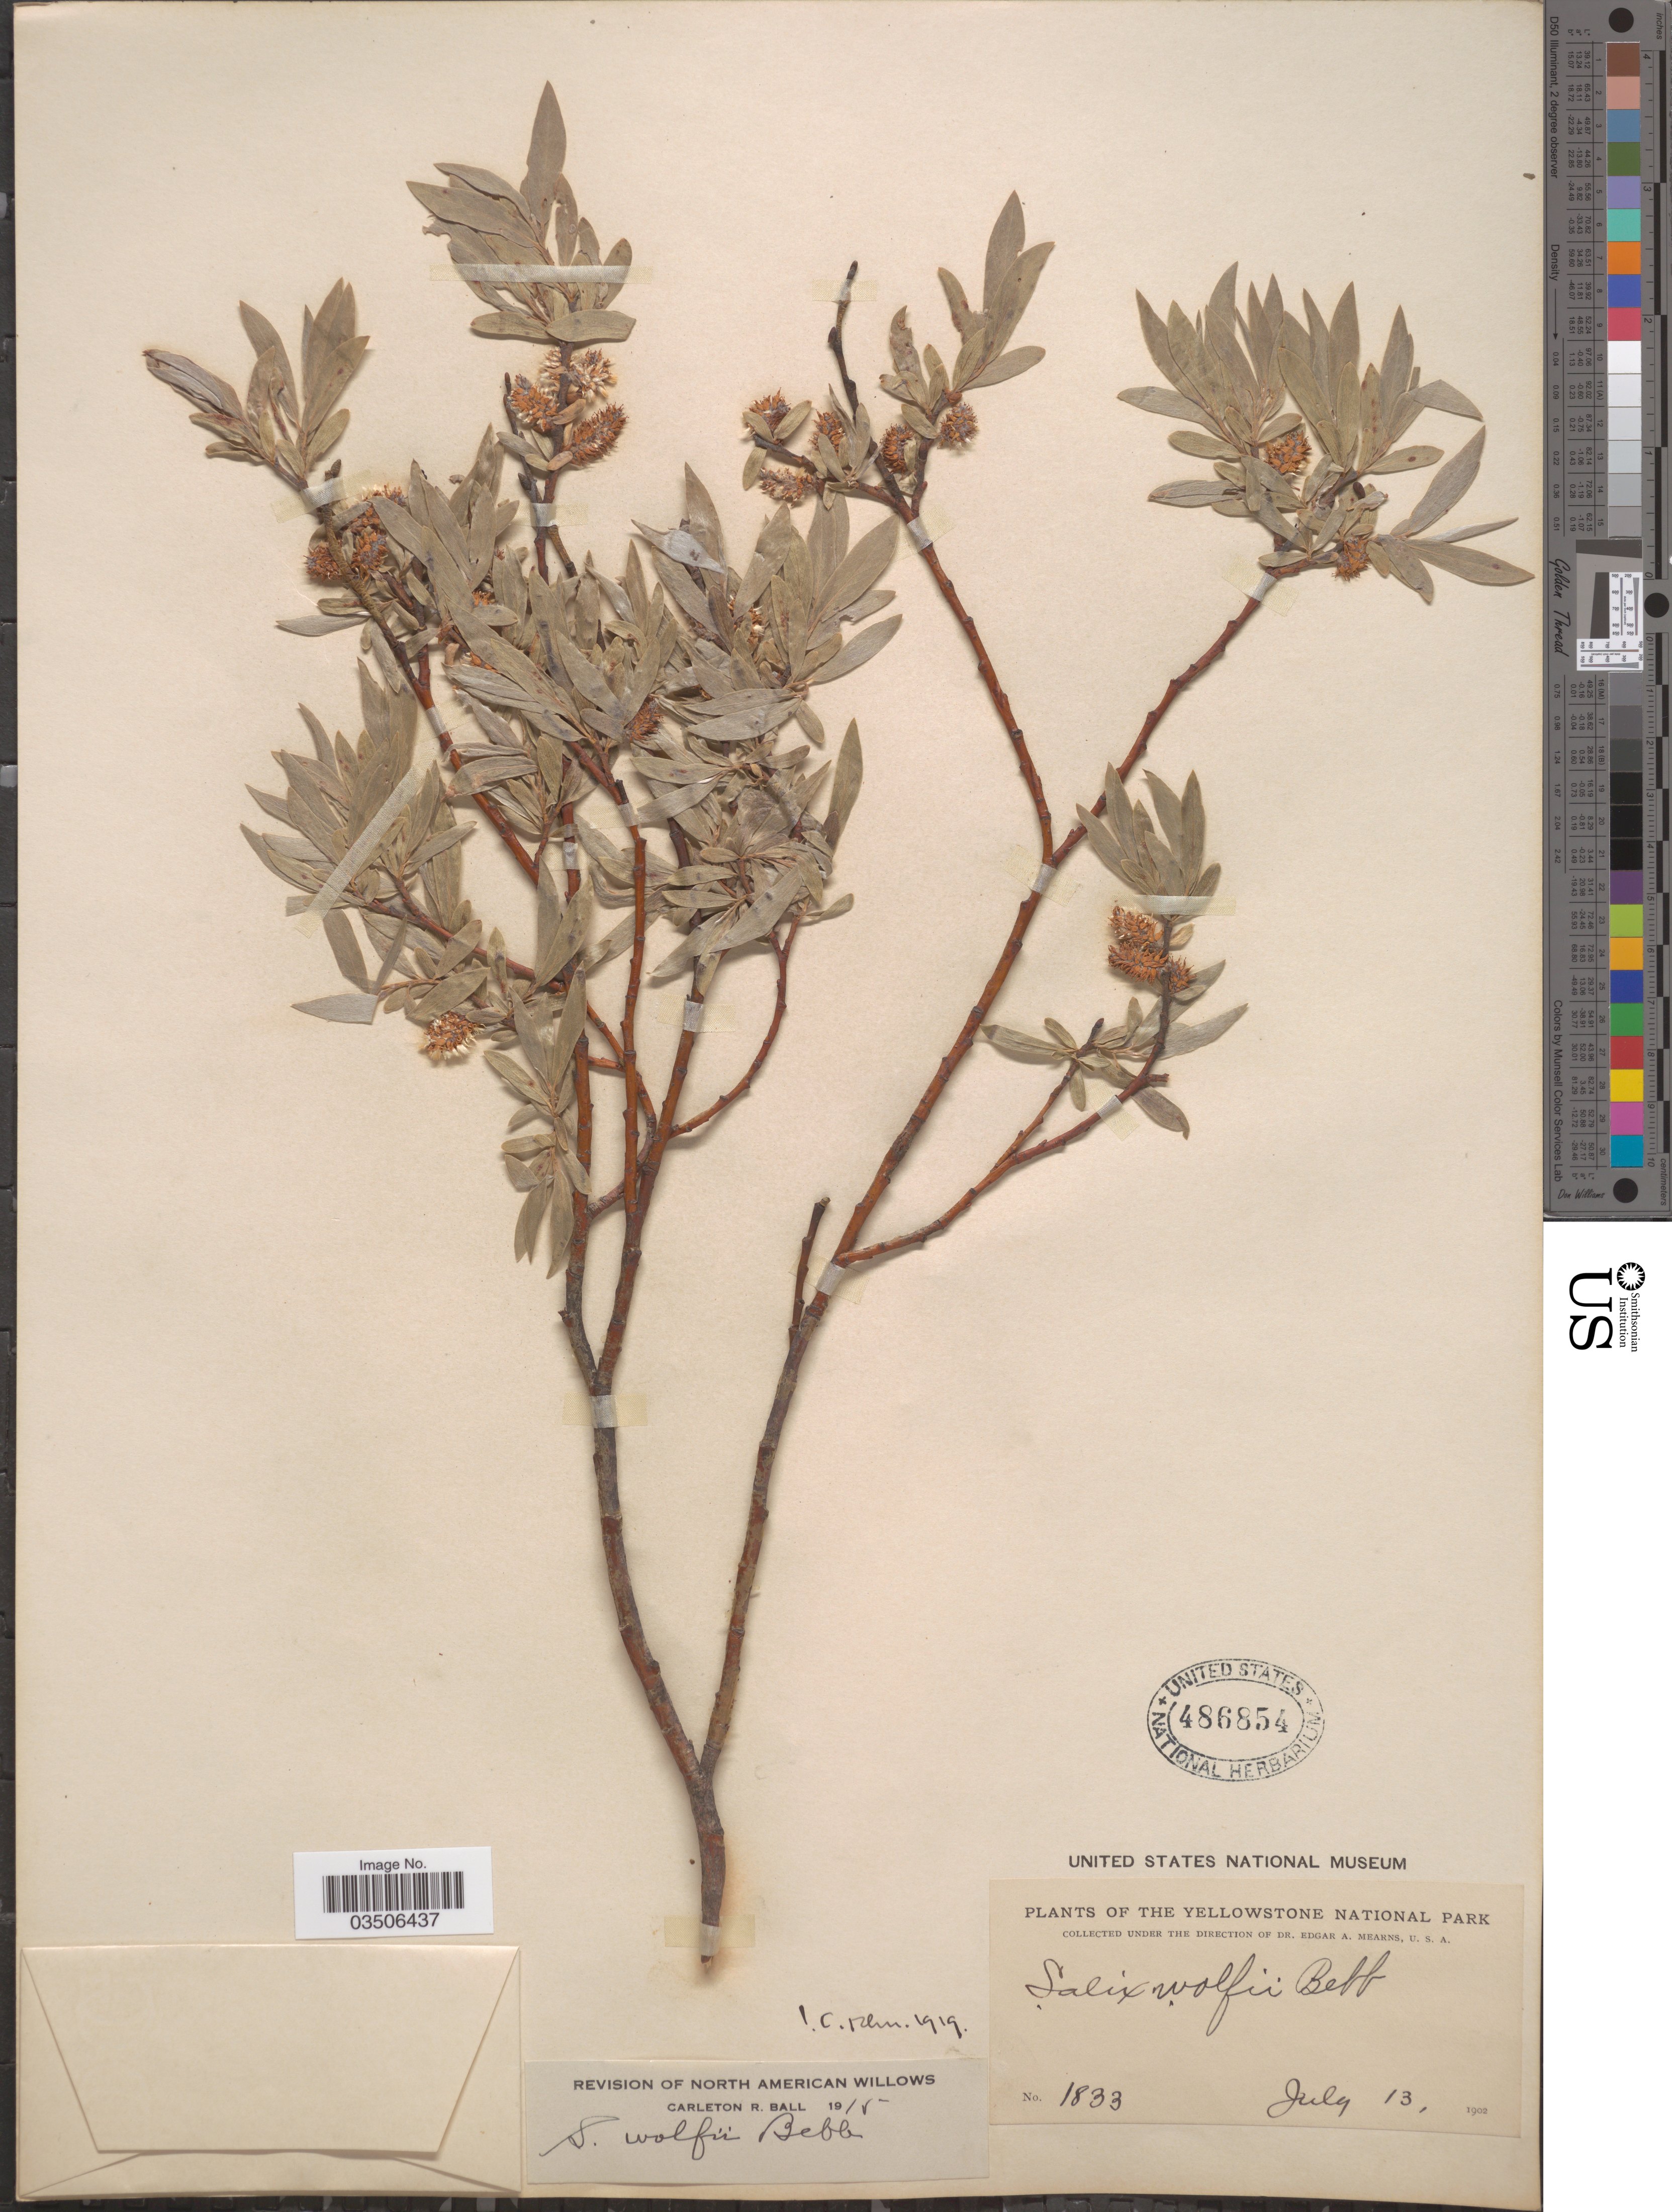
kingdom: Plantae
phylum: Tracheophyta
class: Magnoliopsida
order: Malpighiales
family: Salicaceae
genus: Salix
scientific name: Salix wolfii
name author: Bebb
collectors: E. A. Mearns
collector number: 1833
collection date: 1902-07-13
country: United States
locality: The Yellowstone National Park..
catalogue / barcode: US 486854